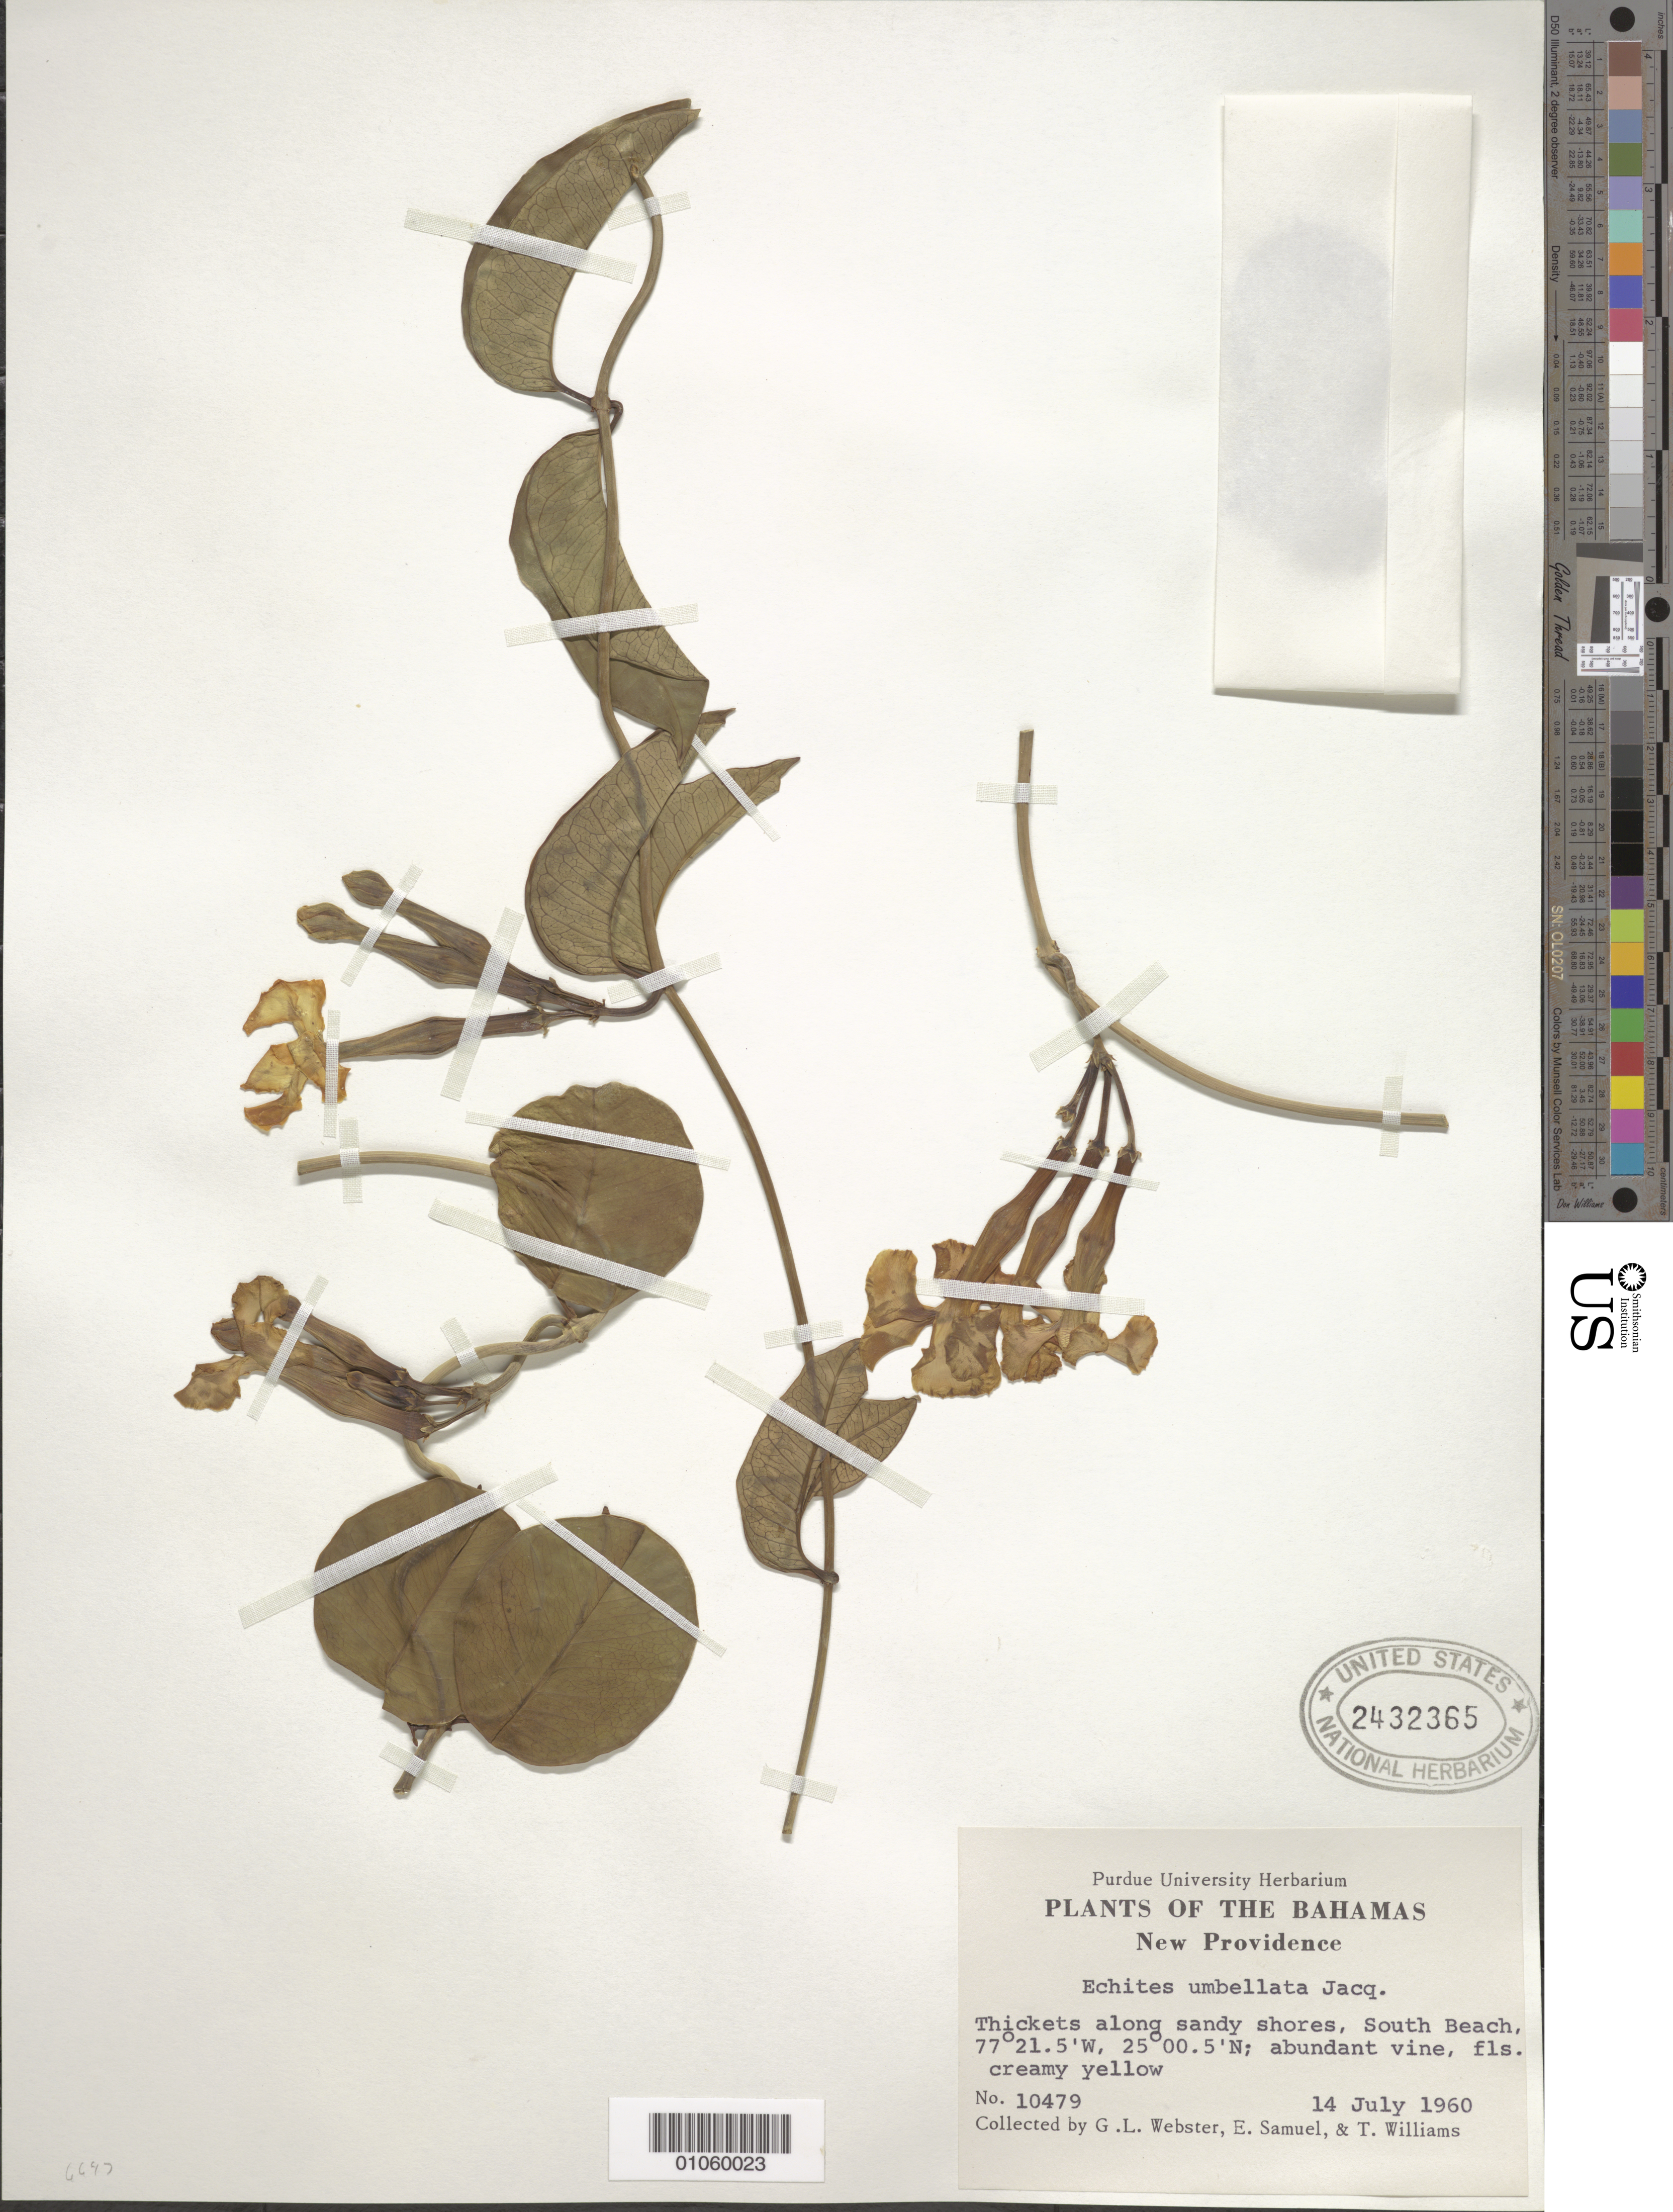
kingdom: Plantae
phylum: Tracheophyta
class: Magnoliopsida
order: Gentianales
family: Apocynaceae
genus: Echites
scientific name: Echites umbellatus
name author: Jacq.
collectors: G. L. Webster, E. Samuel & T. Williams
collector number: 10479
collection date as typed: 14 Jul 1960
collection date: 1960-07-14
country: Bahamas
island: New Providence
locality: Along shores, South Beach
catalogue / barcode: US 2432365